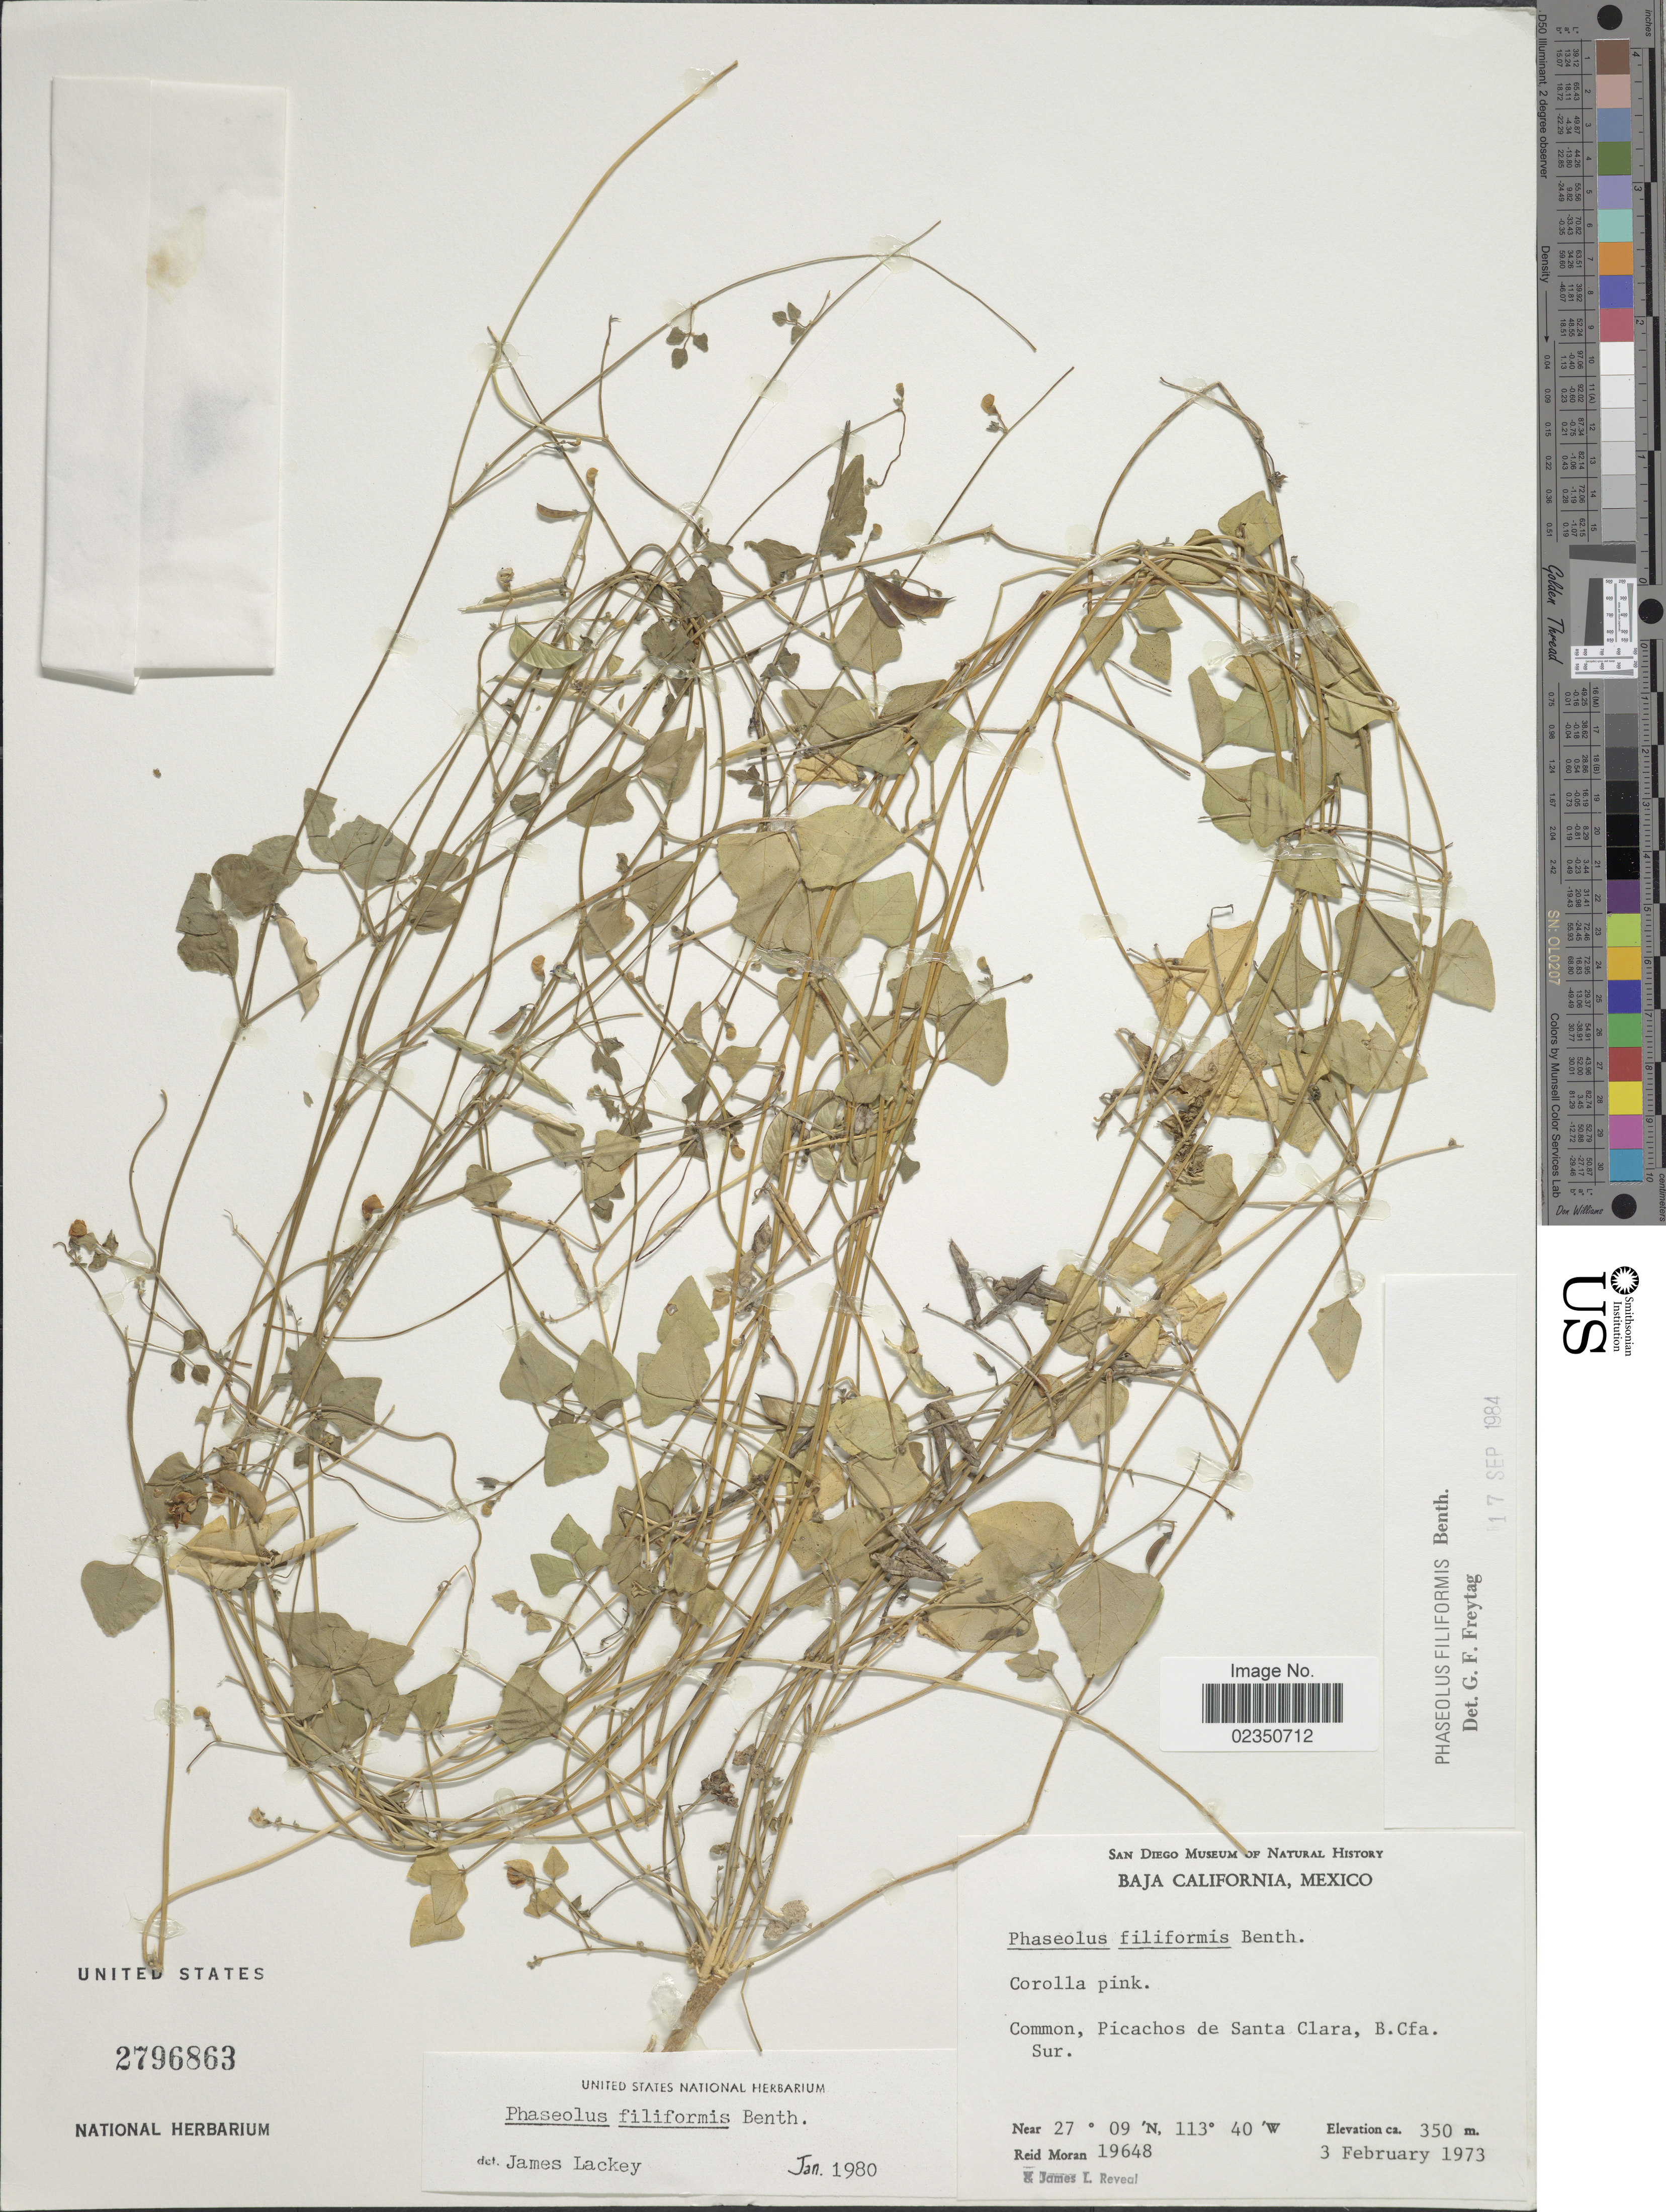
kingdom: Plantae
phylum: Tracheophyta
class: Magnoliopsida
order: Fabales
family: Fabaceae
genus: Phaseolus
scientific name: Phaseolus filiformis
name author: Benth.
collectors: R. V. Moran & J. L. Reveal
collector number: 19648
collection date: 1973-02-03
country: Mexico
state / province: Baja California Sur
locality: Picachos de Santa Clara, B. Cfa. Sur.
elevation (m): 350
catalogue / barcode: US 2796863